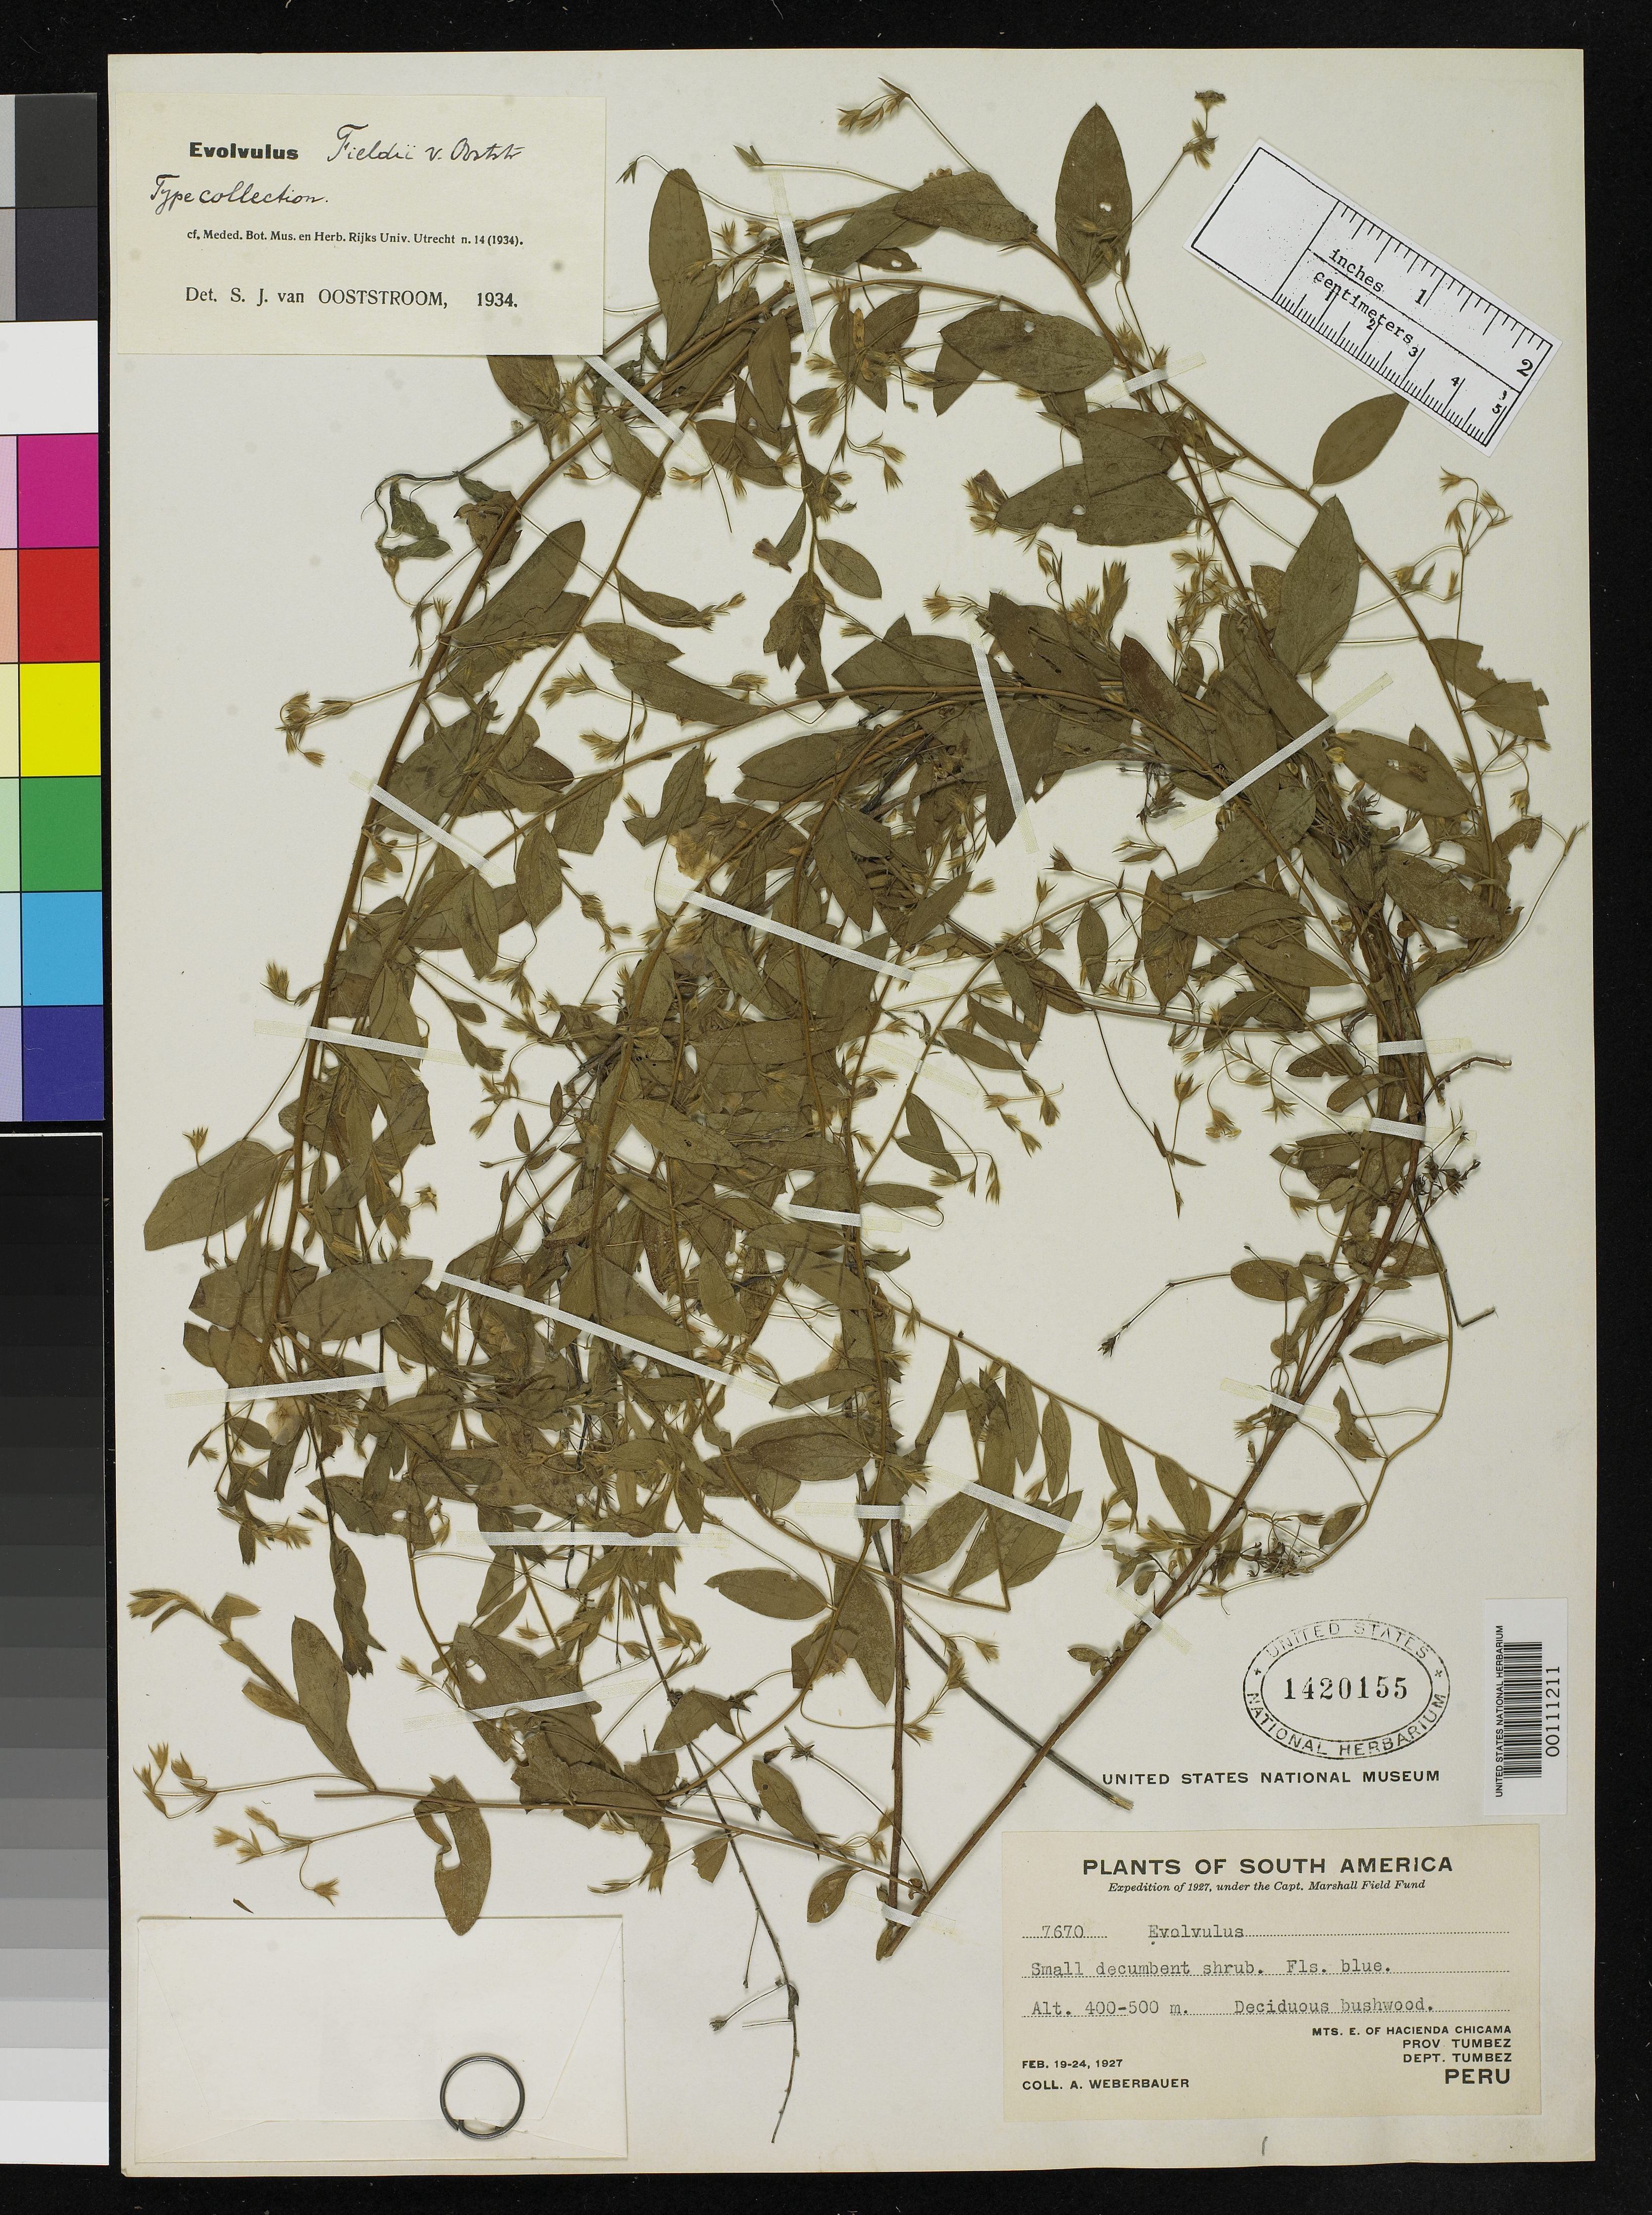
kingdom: Plantae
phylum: Tracheophyta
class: Magnoliopsida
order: Solanales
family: Convolvulaceae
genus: Evolvulus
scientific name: Evolvulus fieldii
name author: Ooststr.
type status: Isotype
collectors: A. Weberbauer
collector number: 7670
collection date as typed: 19 Feb 1927 to 24 Feb 1927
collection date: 1927-02-19/1927-02-24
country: Peru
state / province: Tumbes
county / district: Tumbes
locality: Mountains E of Hacienda Chicama.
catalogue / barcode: US 1420155